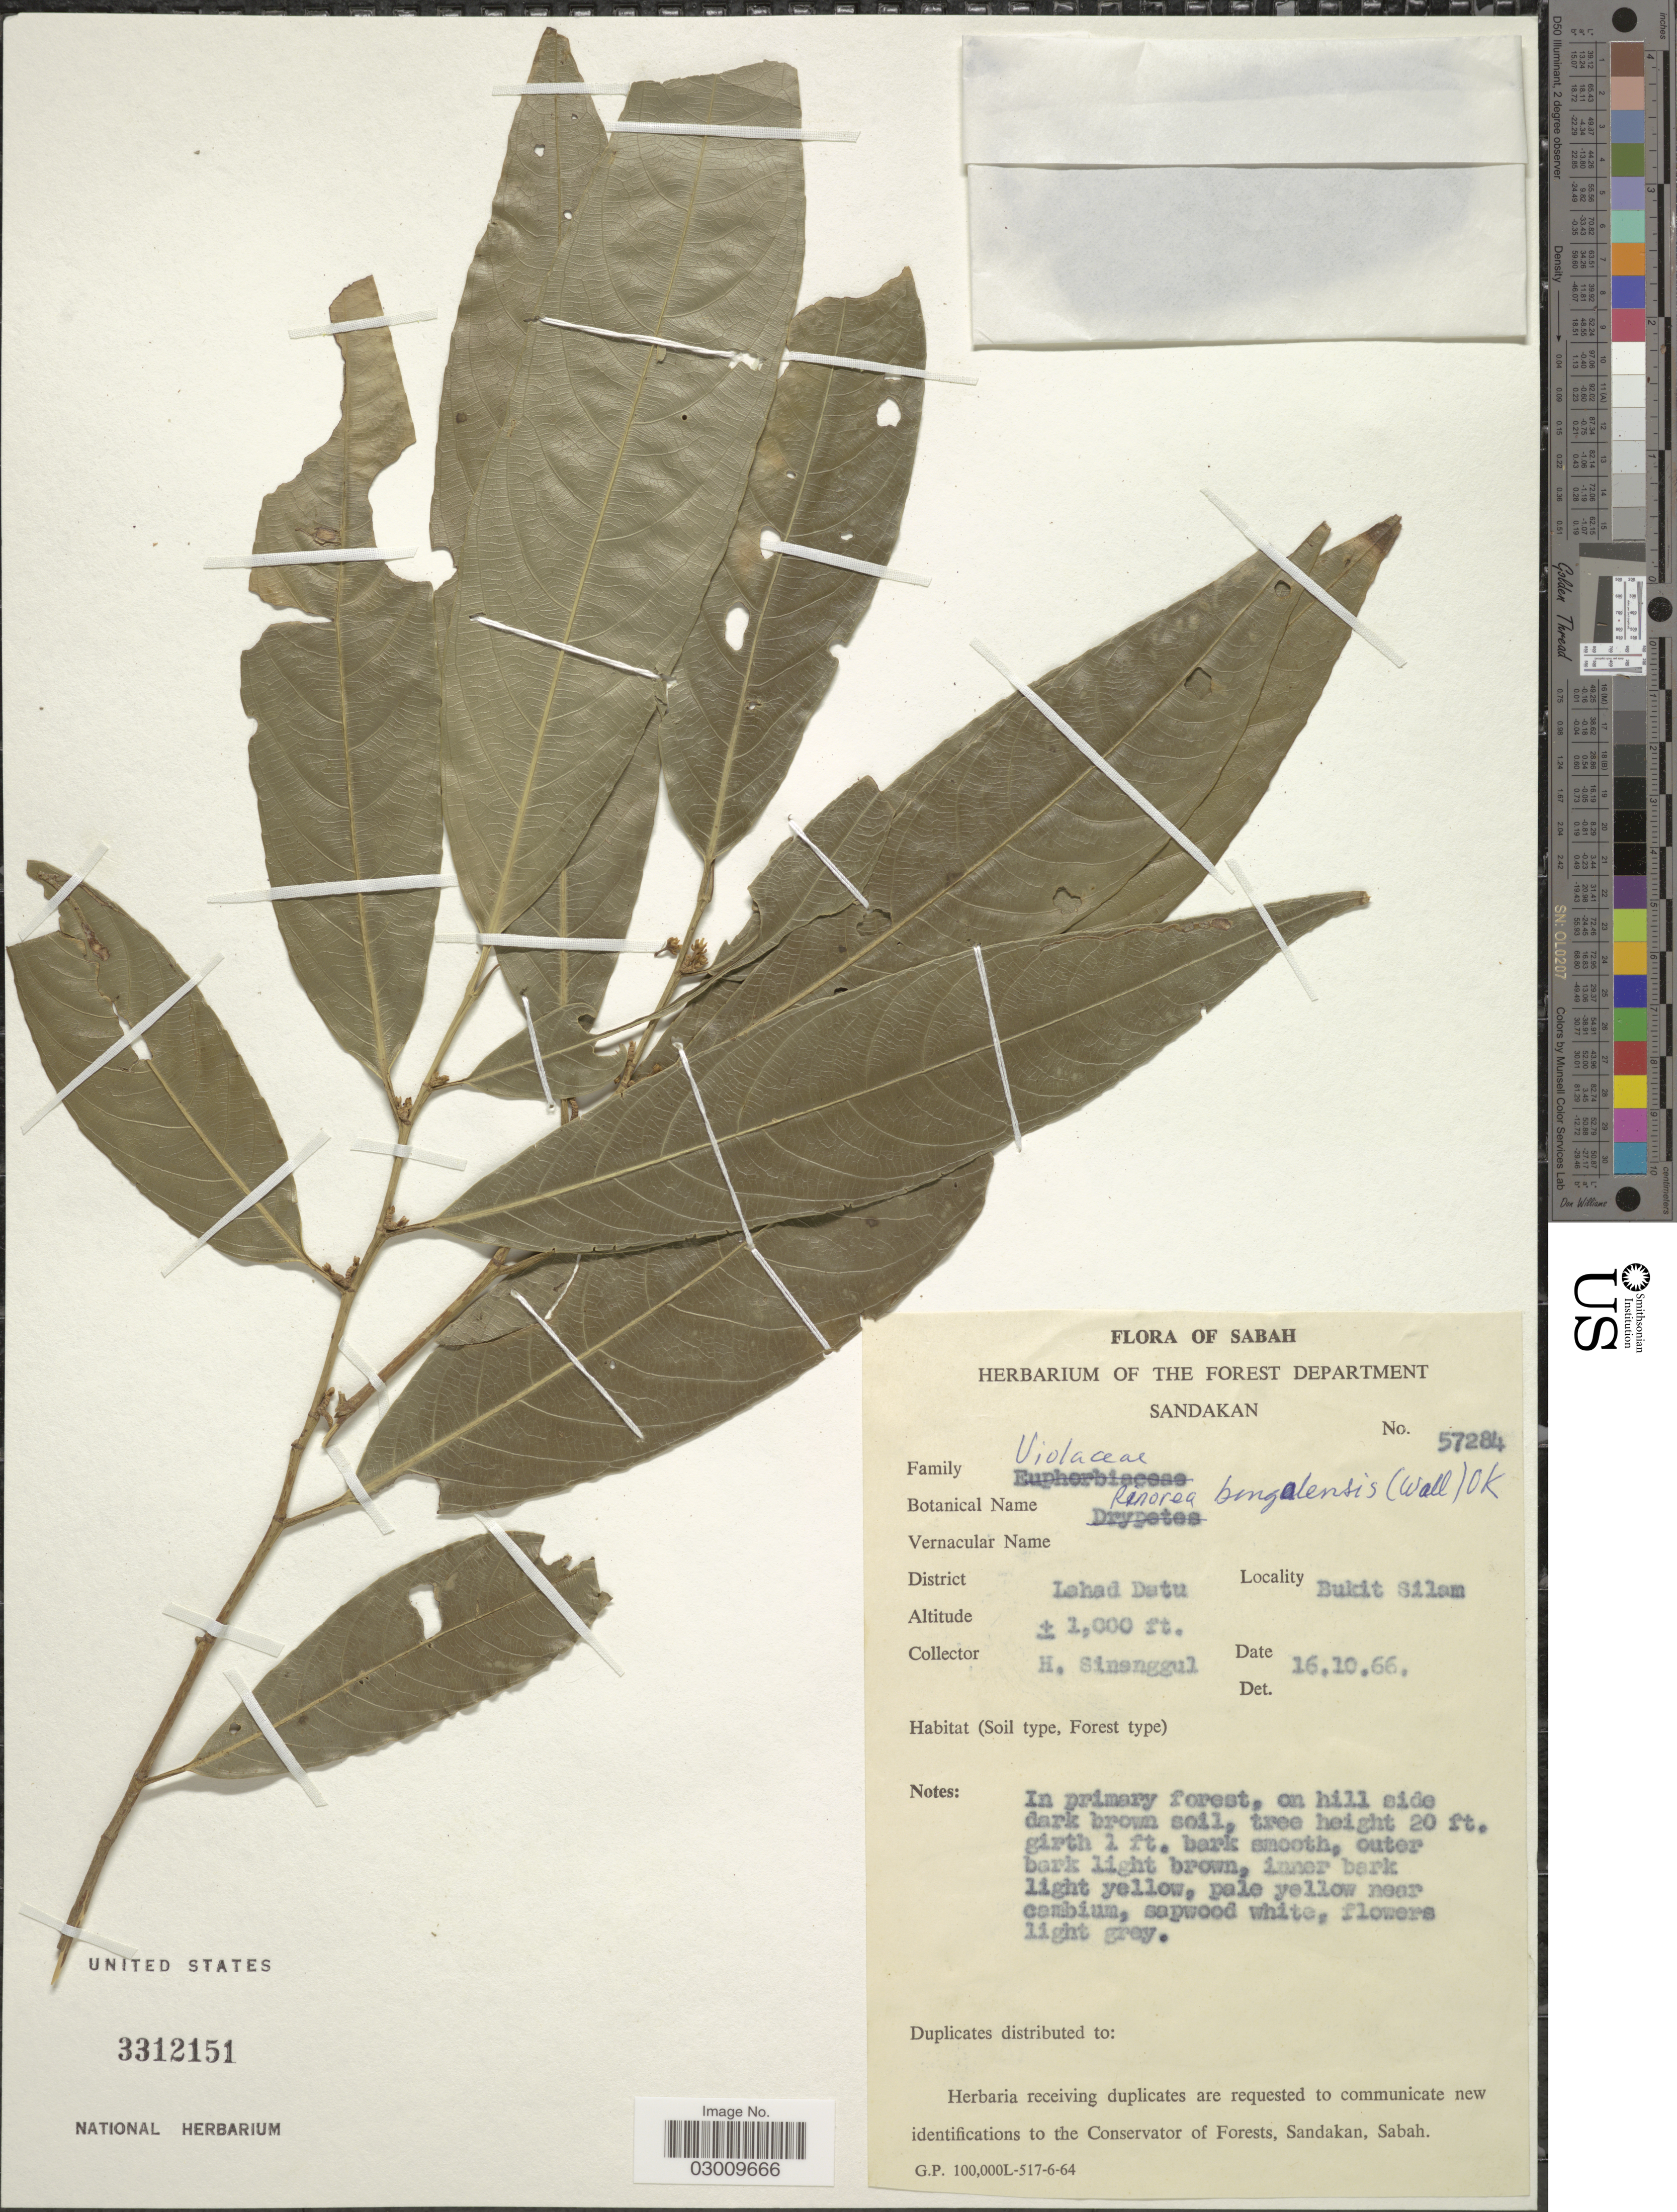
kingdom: Plantae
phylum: Tracheophyta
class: Magnoliopsida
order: Malpighiales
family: Violaceae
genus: Rinorea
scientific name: Rinorea bengalensis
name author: (Wall.) Kuntze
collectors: H. Sinanggul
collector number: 57284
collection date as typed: Transcribed d/m/y: 16/10/66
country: Malaysia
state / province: Sabah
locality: District Lahad Datu. Bukit Silam.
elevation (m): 305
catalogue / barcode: US 3312151